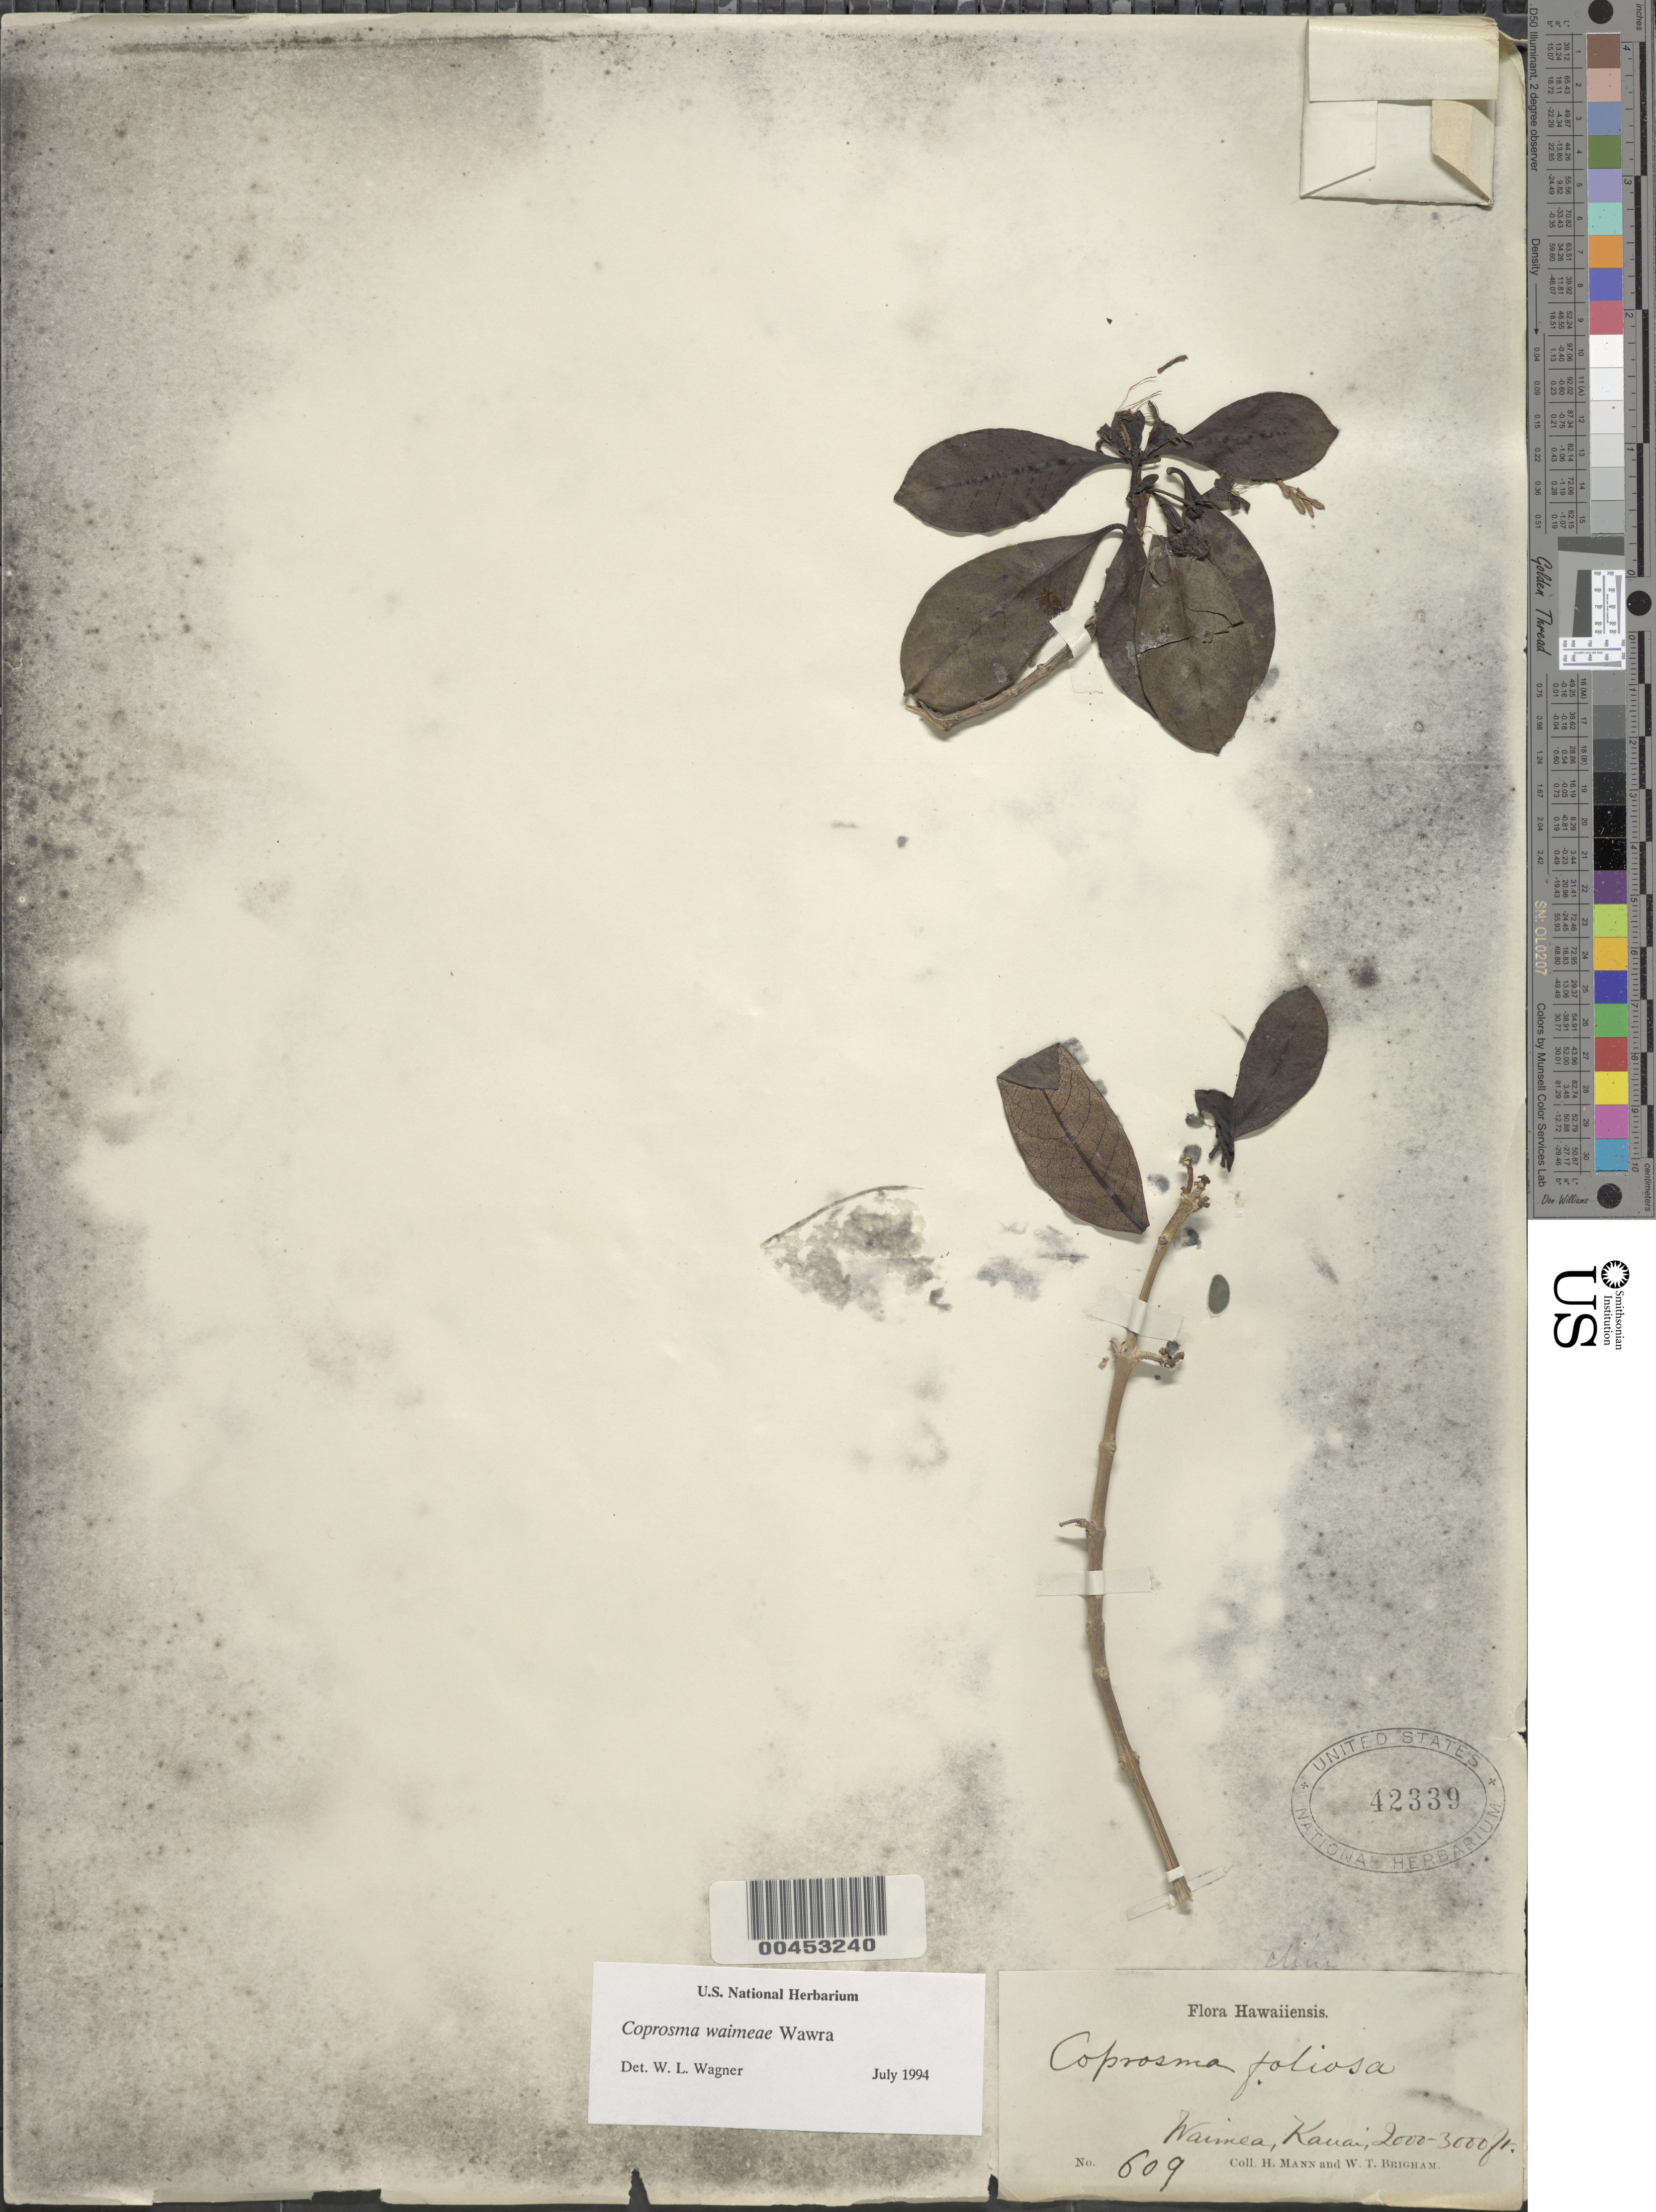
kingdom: Plantae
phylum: Tracheophyta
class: Magnoliopsida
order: Gentianales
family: Rubiaceae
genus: Coprosma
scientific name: Coprosma waimeae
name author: Wawra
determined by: Wagner, W. L., (BOT), Smithsonian Institution - National Museum of Natural History (UNITED STATES)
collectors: H. Mann & W. T. Brigham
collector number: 609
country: United States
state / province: Hawaii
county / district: Kauai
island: Kaua'i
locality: Waimea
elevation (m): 610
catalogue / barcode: US 42339